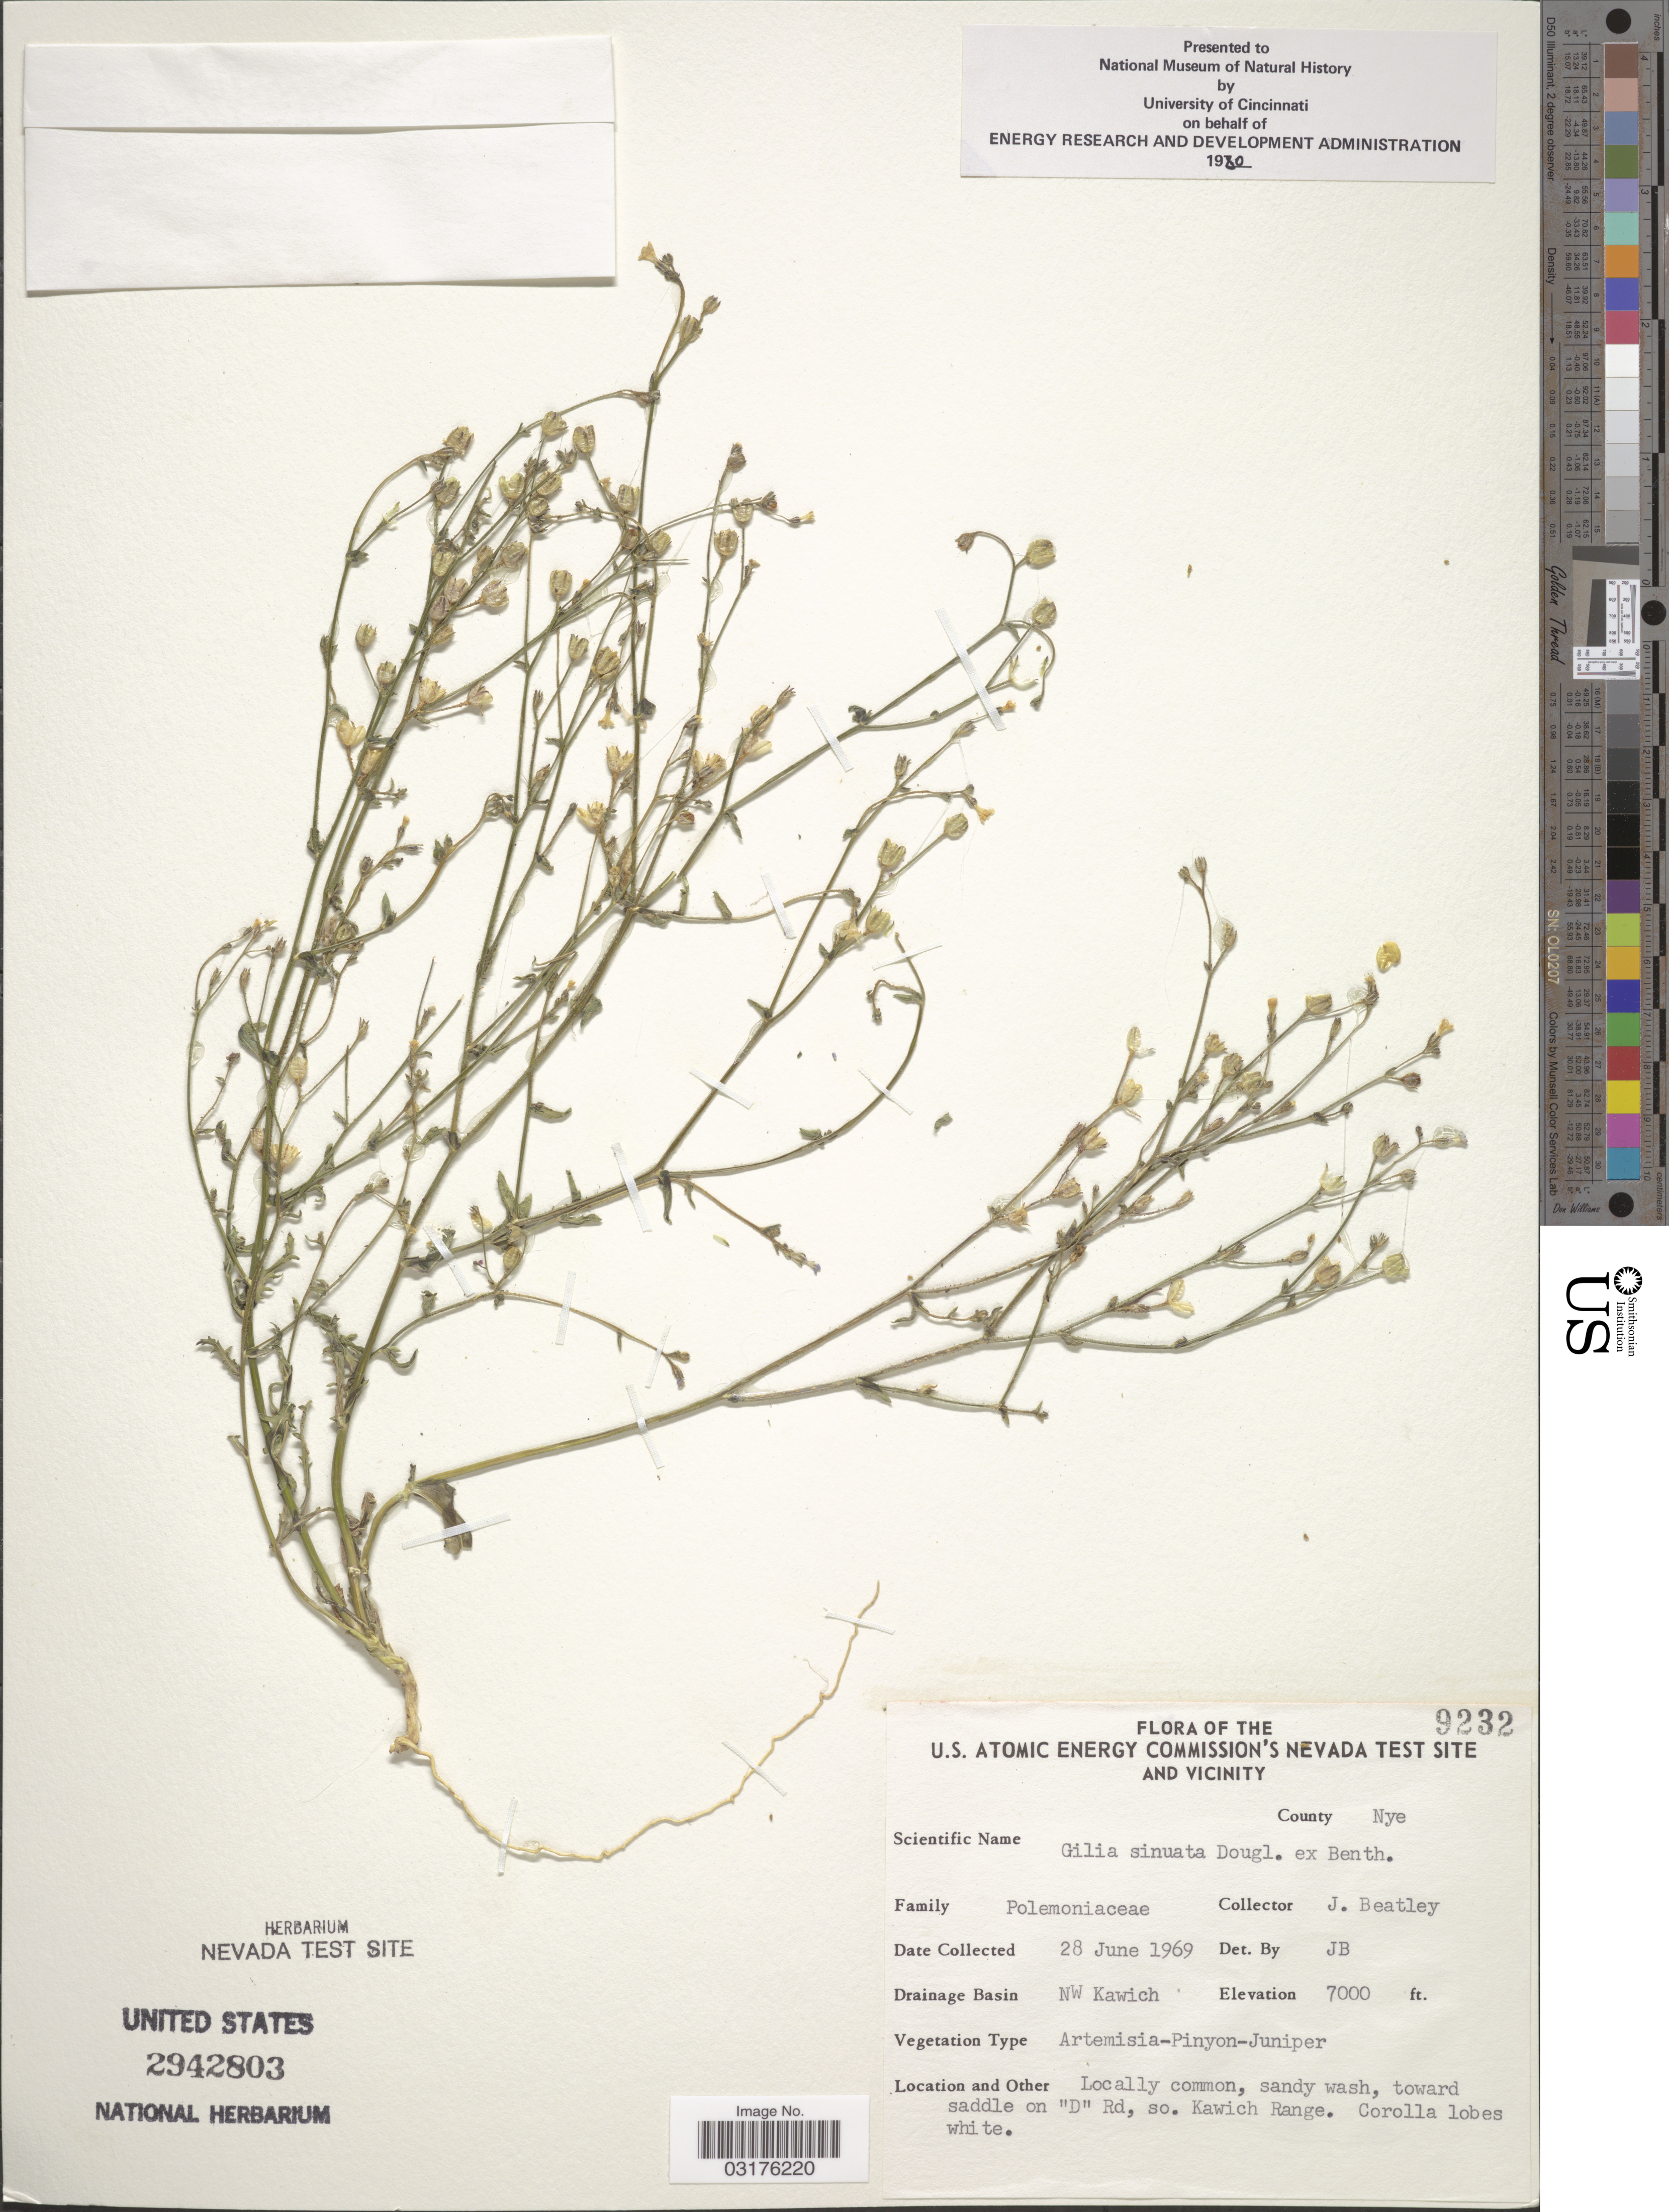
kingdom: Plantae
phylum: Tracheophyta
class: Magnoliopsida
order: Ericales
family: Polemoniaceae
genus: Gilia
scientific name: Gilia sinuata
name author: Douglas ex Benth.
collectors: J. C. Beatley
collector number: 9232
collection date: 1969-06-28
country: United States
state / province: Nevada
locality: The U.S. Atomic Energy Commission's Nevada Test Site And Vicinity, County Nye, Drainage Basin NW Kawich, Locally common, sandy wash, toward saddle on "D" Rd, so. Kawich Range.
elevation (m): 2134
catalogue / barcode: US 2942803